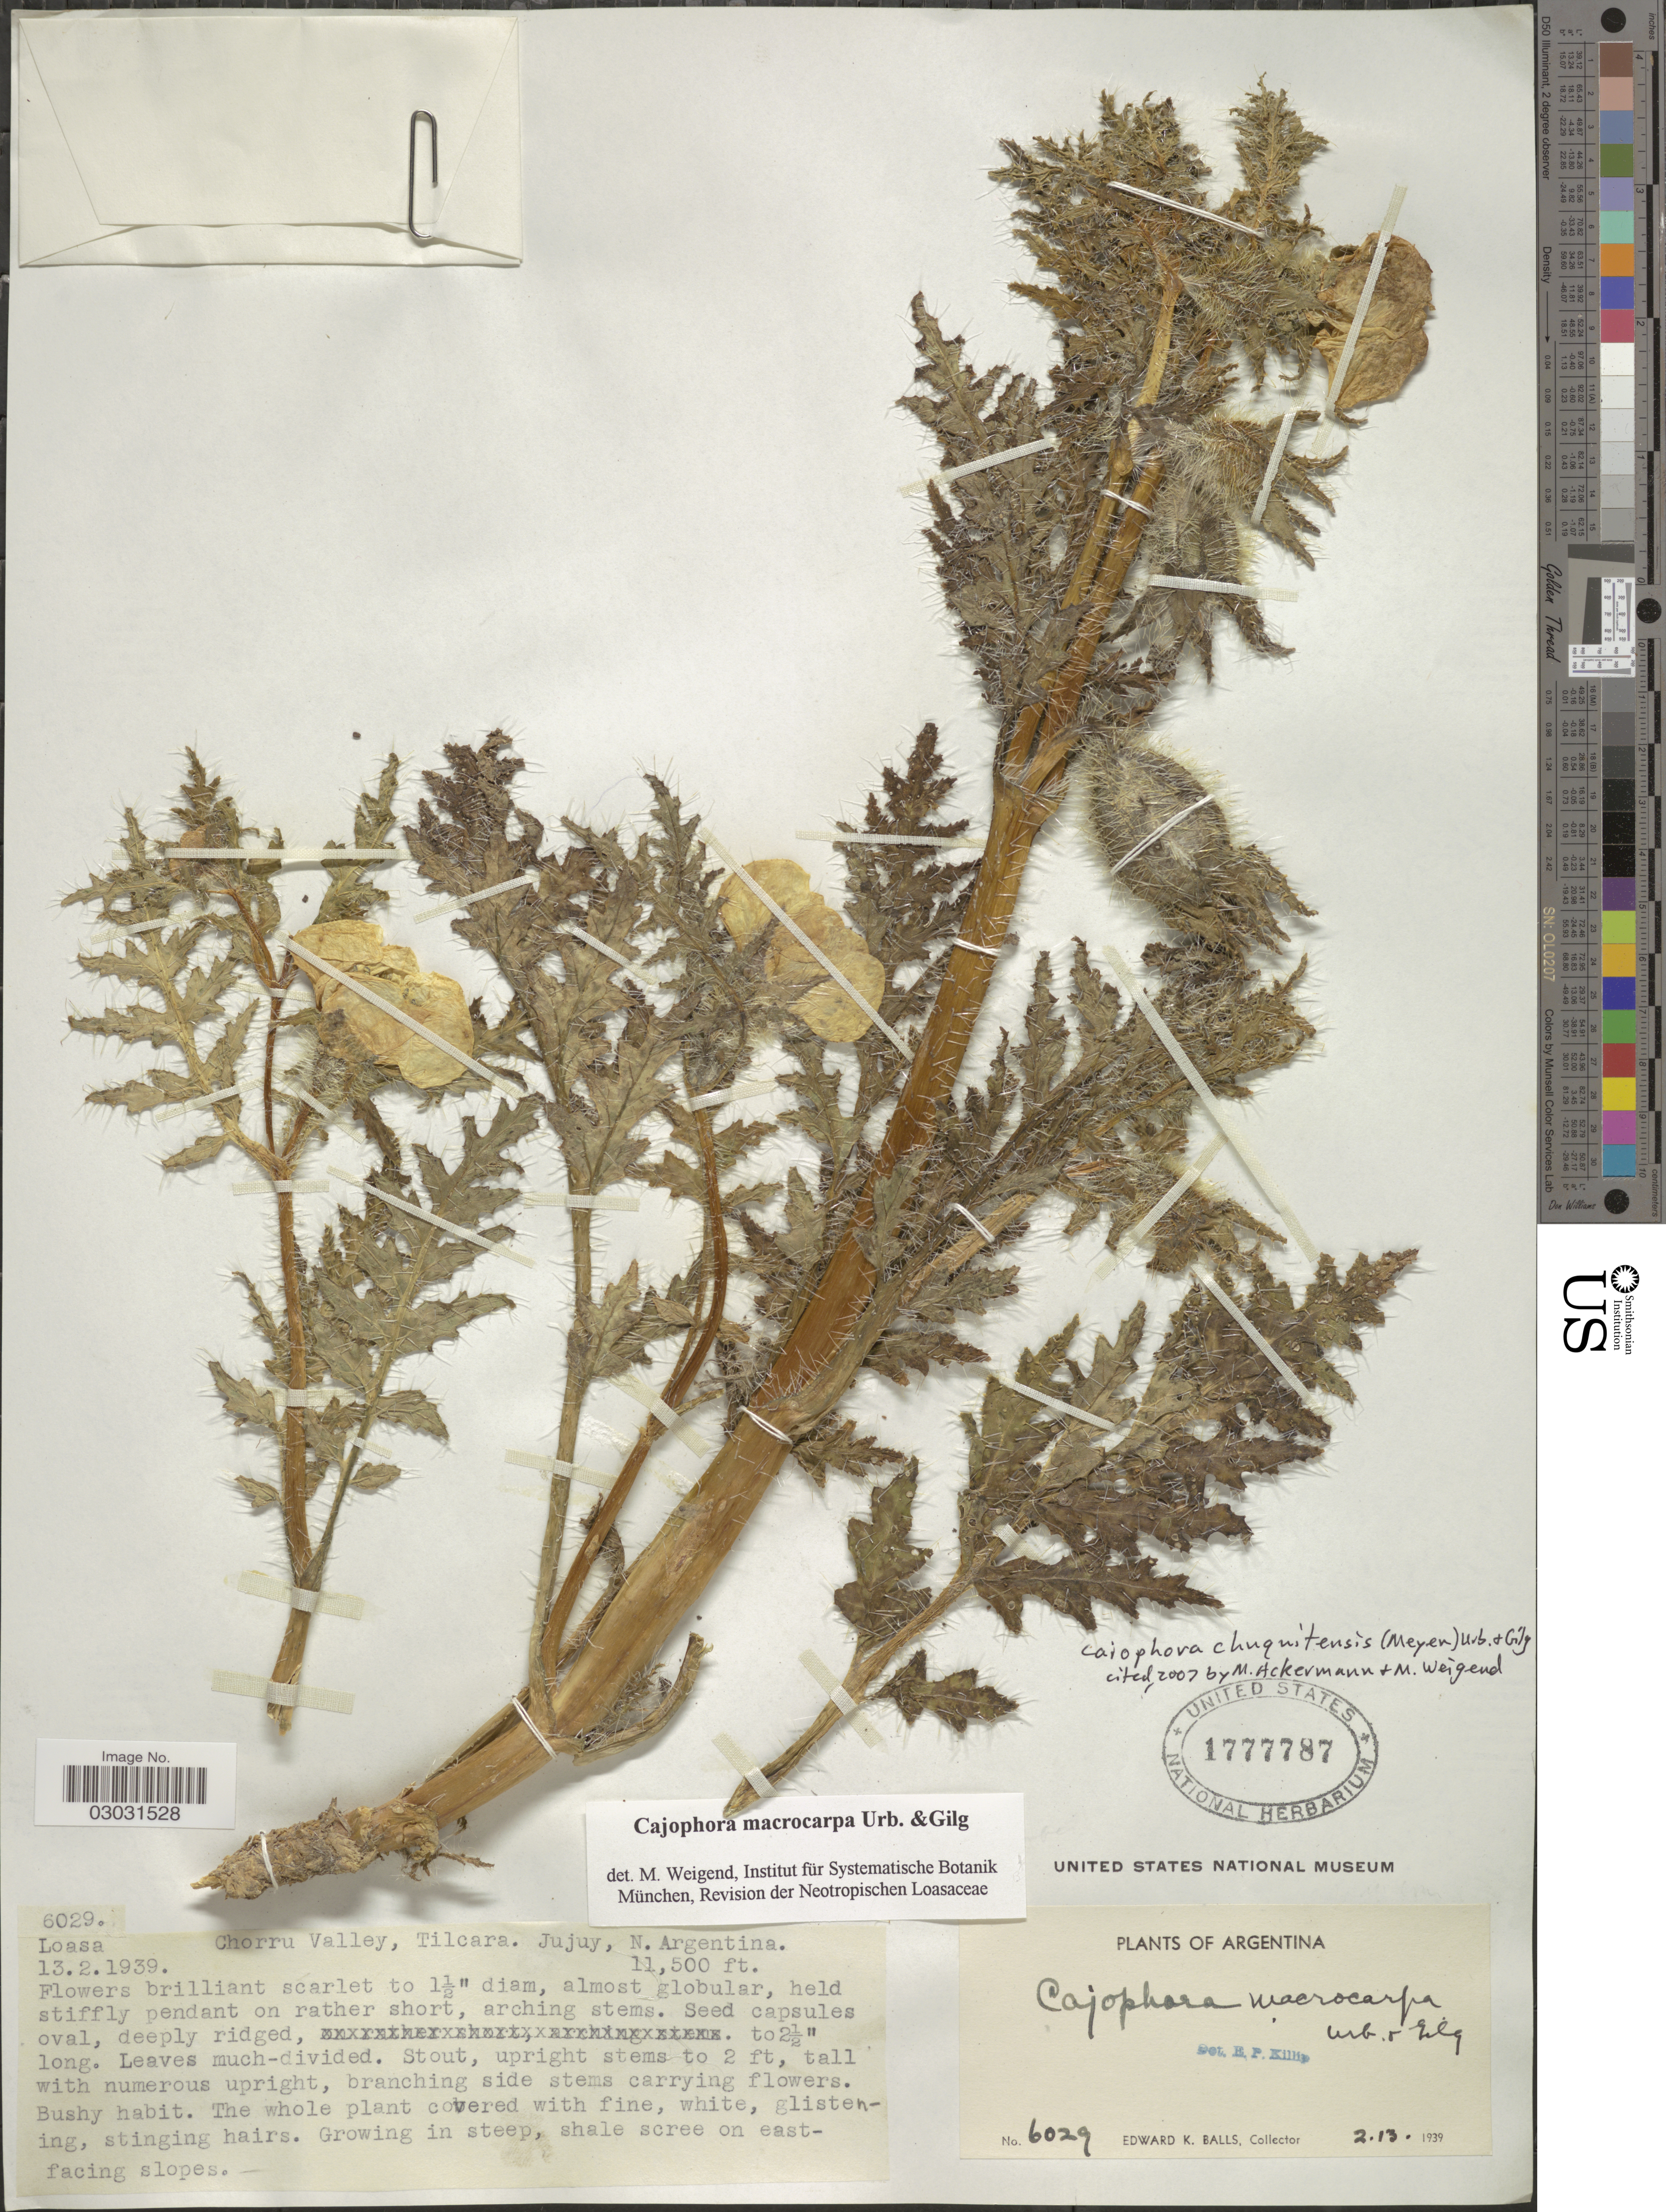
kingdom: Plantae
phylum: Tracheophyta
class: Magnoliopsida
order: Cornales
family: Loasaceae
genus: Caiophora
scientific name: Caiophora chuquitensis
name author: (Meyen) Urb. & Gilg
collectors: E. K. Balls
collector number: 6029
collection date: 1939-02-13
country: Argentina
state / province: Jujuy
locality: Chorru Valley, Tilcara. N. Argentina.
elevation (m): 3505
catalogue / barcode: US 1777787